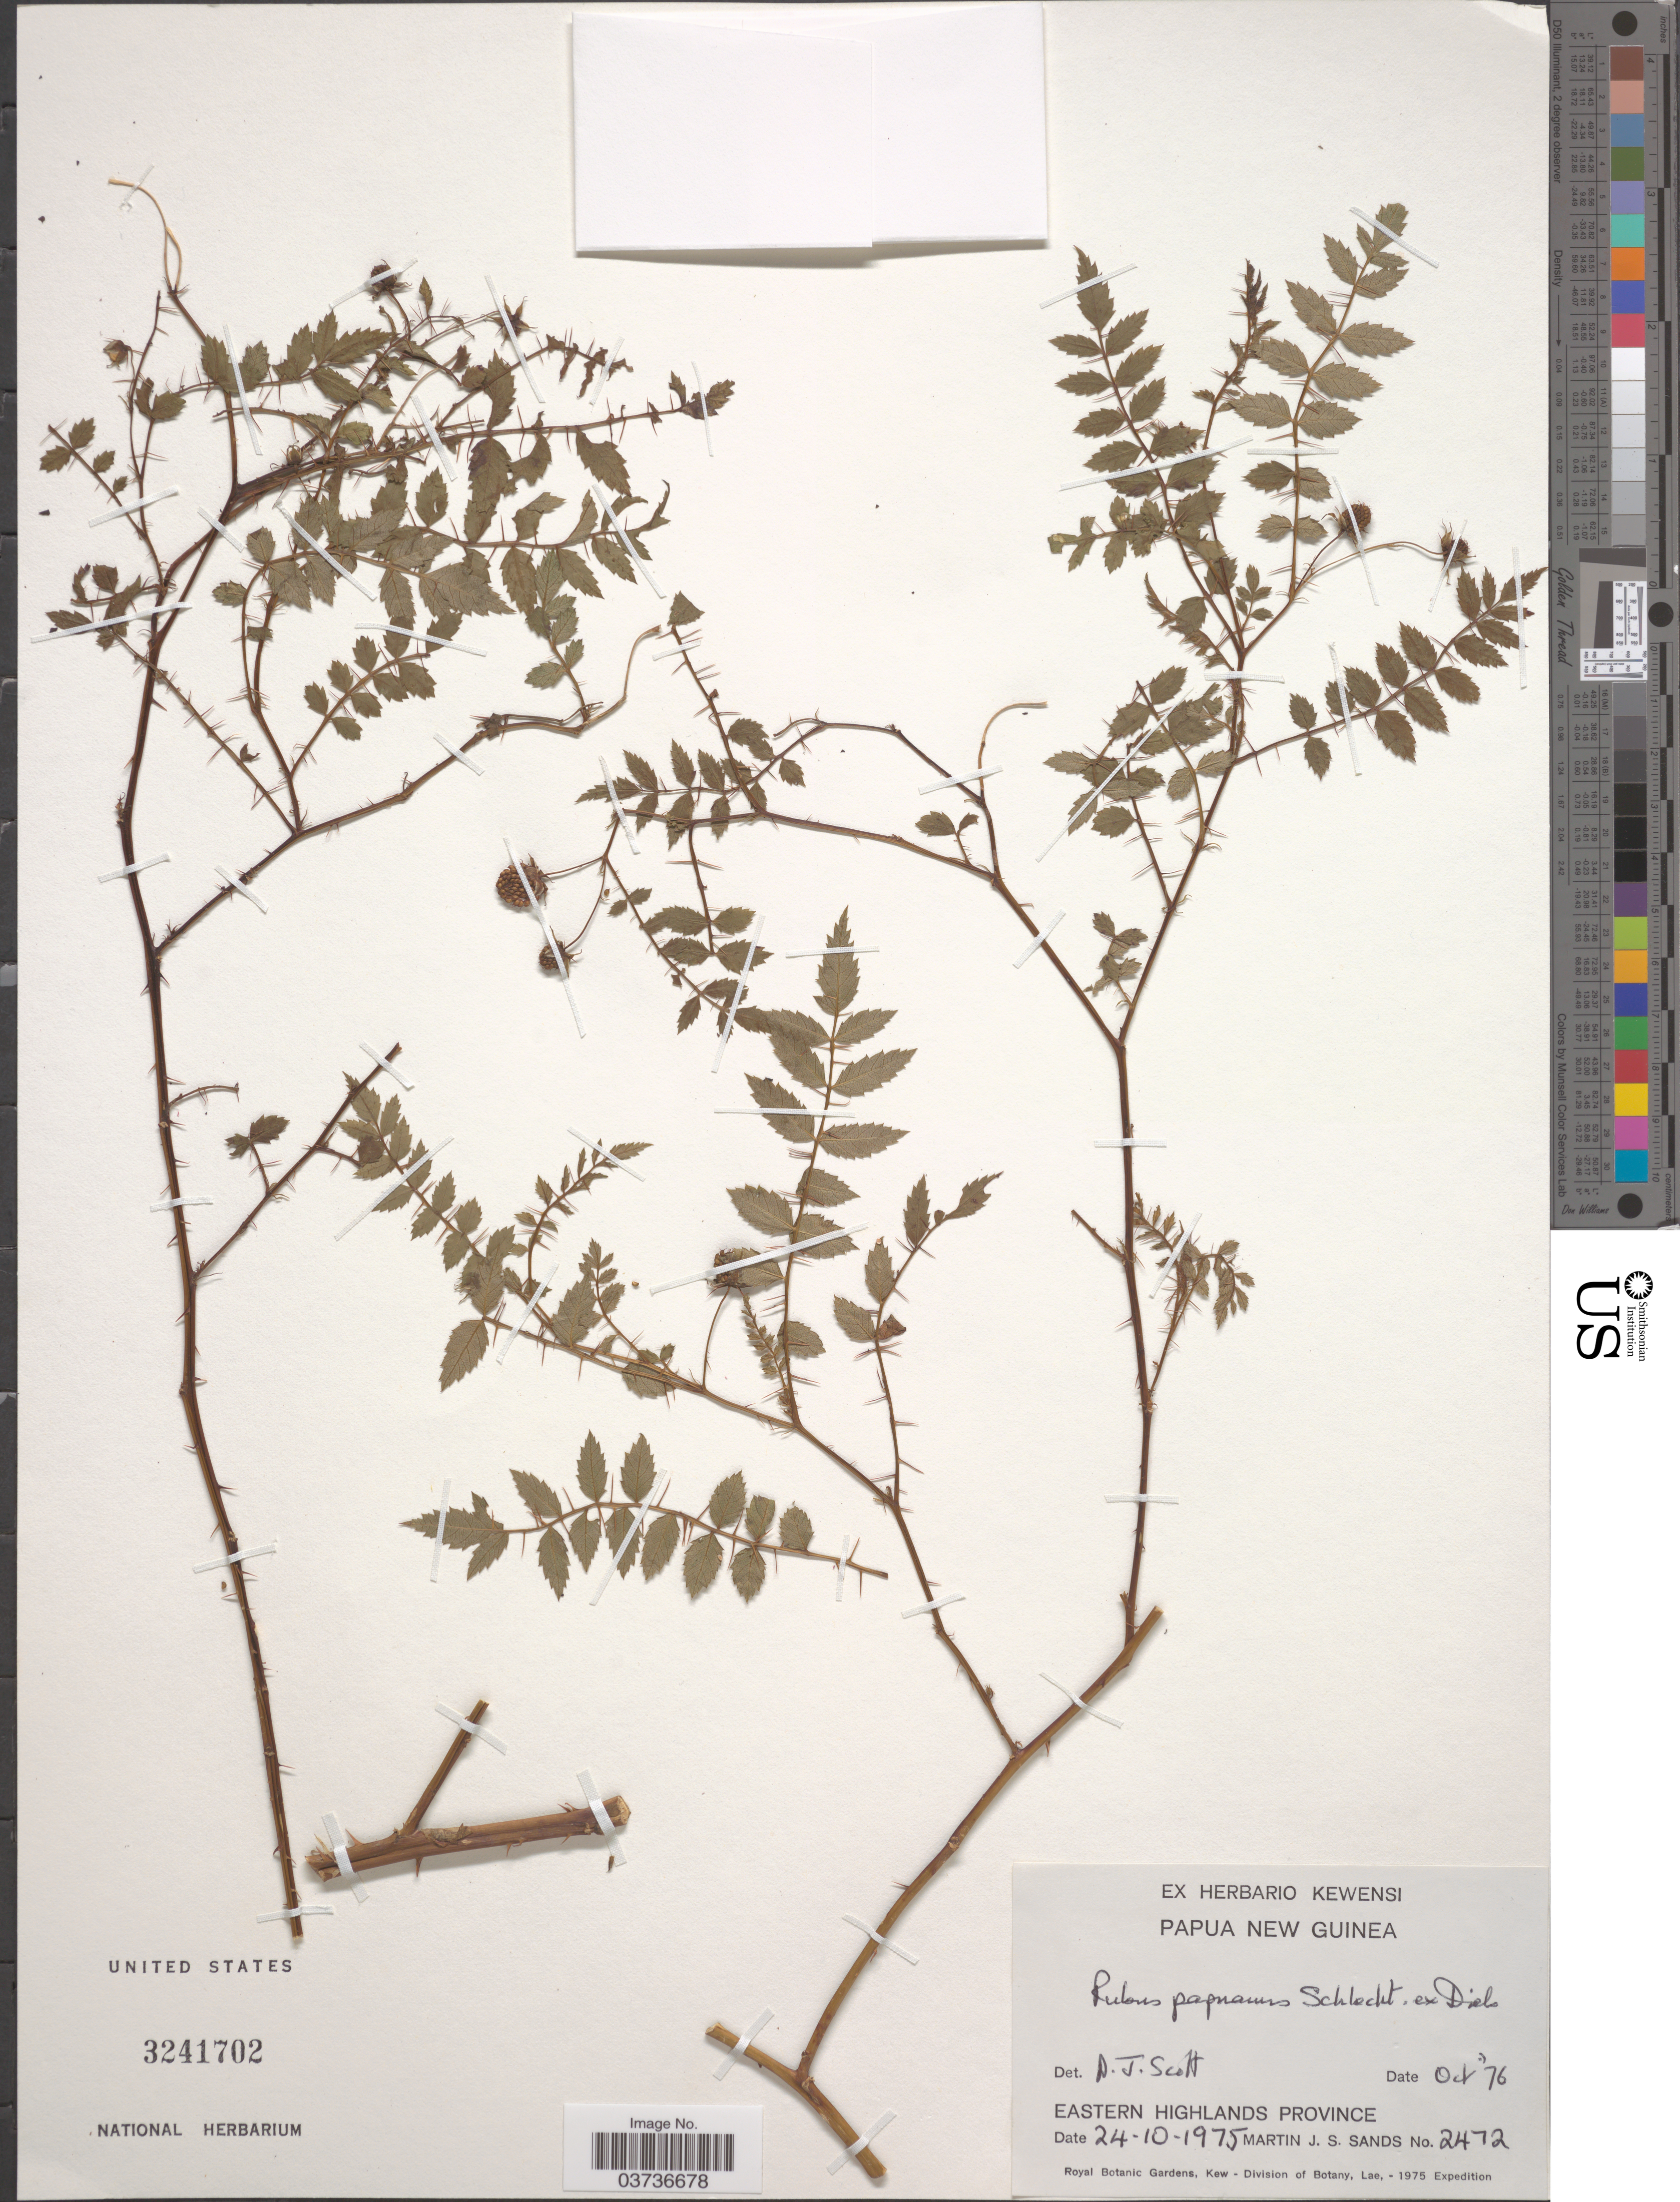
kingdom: Plantae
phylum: Tracheophyta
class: Magnoliopsida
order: Rosales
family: Rosaceae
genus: Rubus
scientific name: Rubus papuanus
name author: Schltr. ex Diels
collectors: M. Sands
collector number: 2472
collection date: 1975-10-24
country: Papua New Guinea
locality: Eastern Highlands Province.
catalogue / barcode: US 3241702